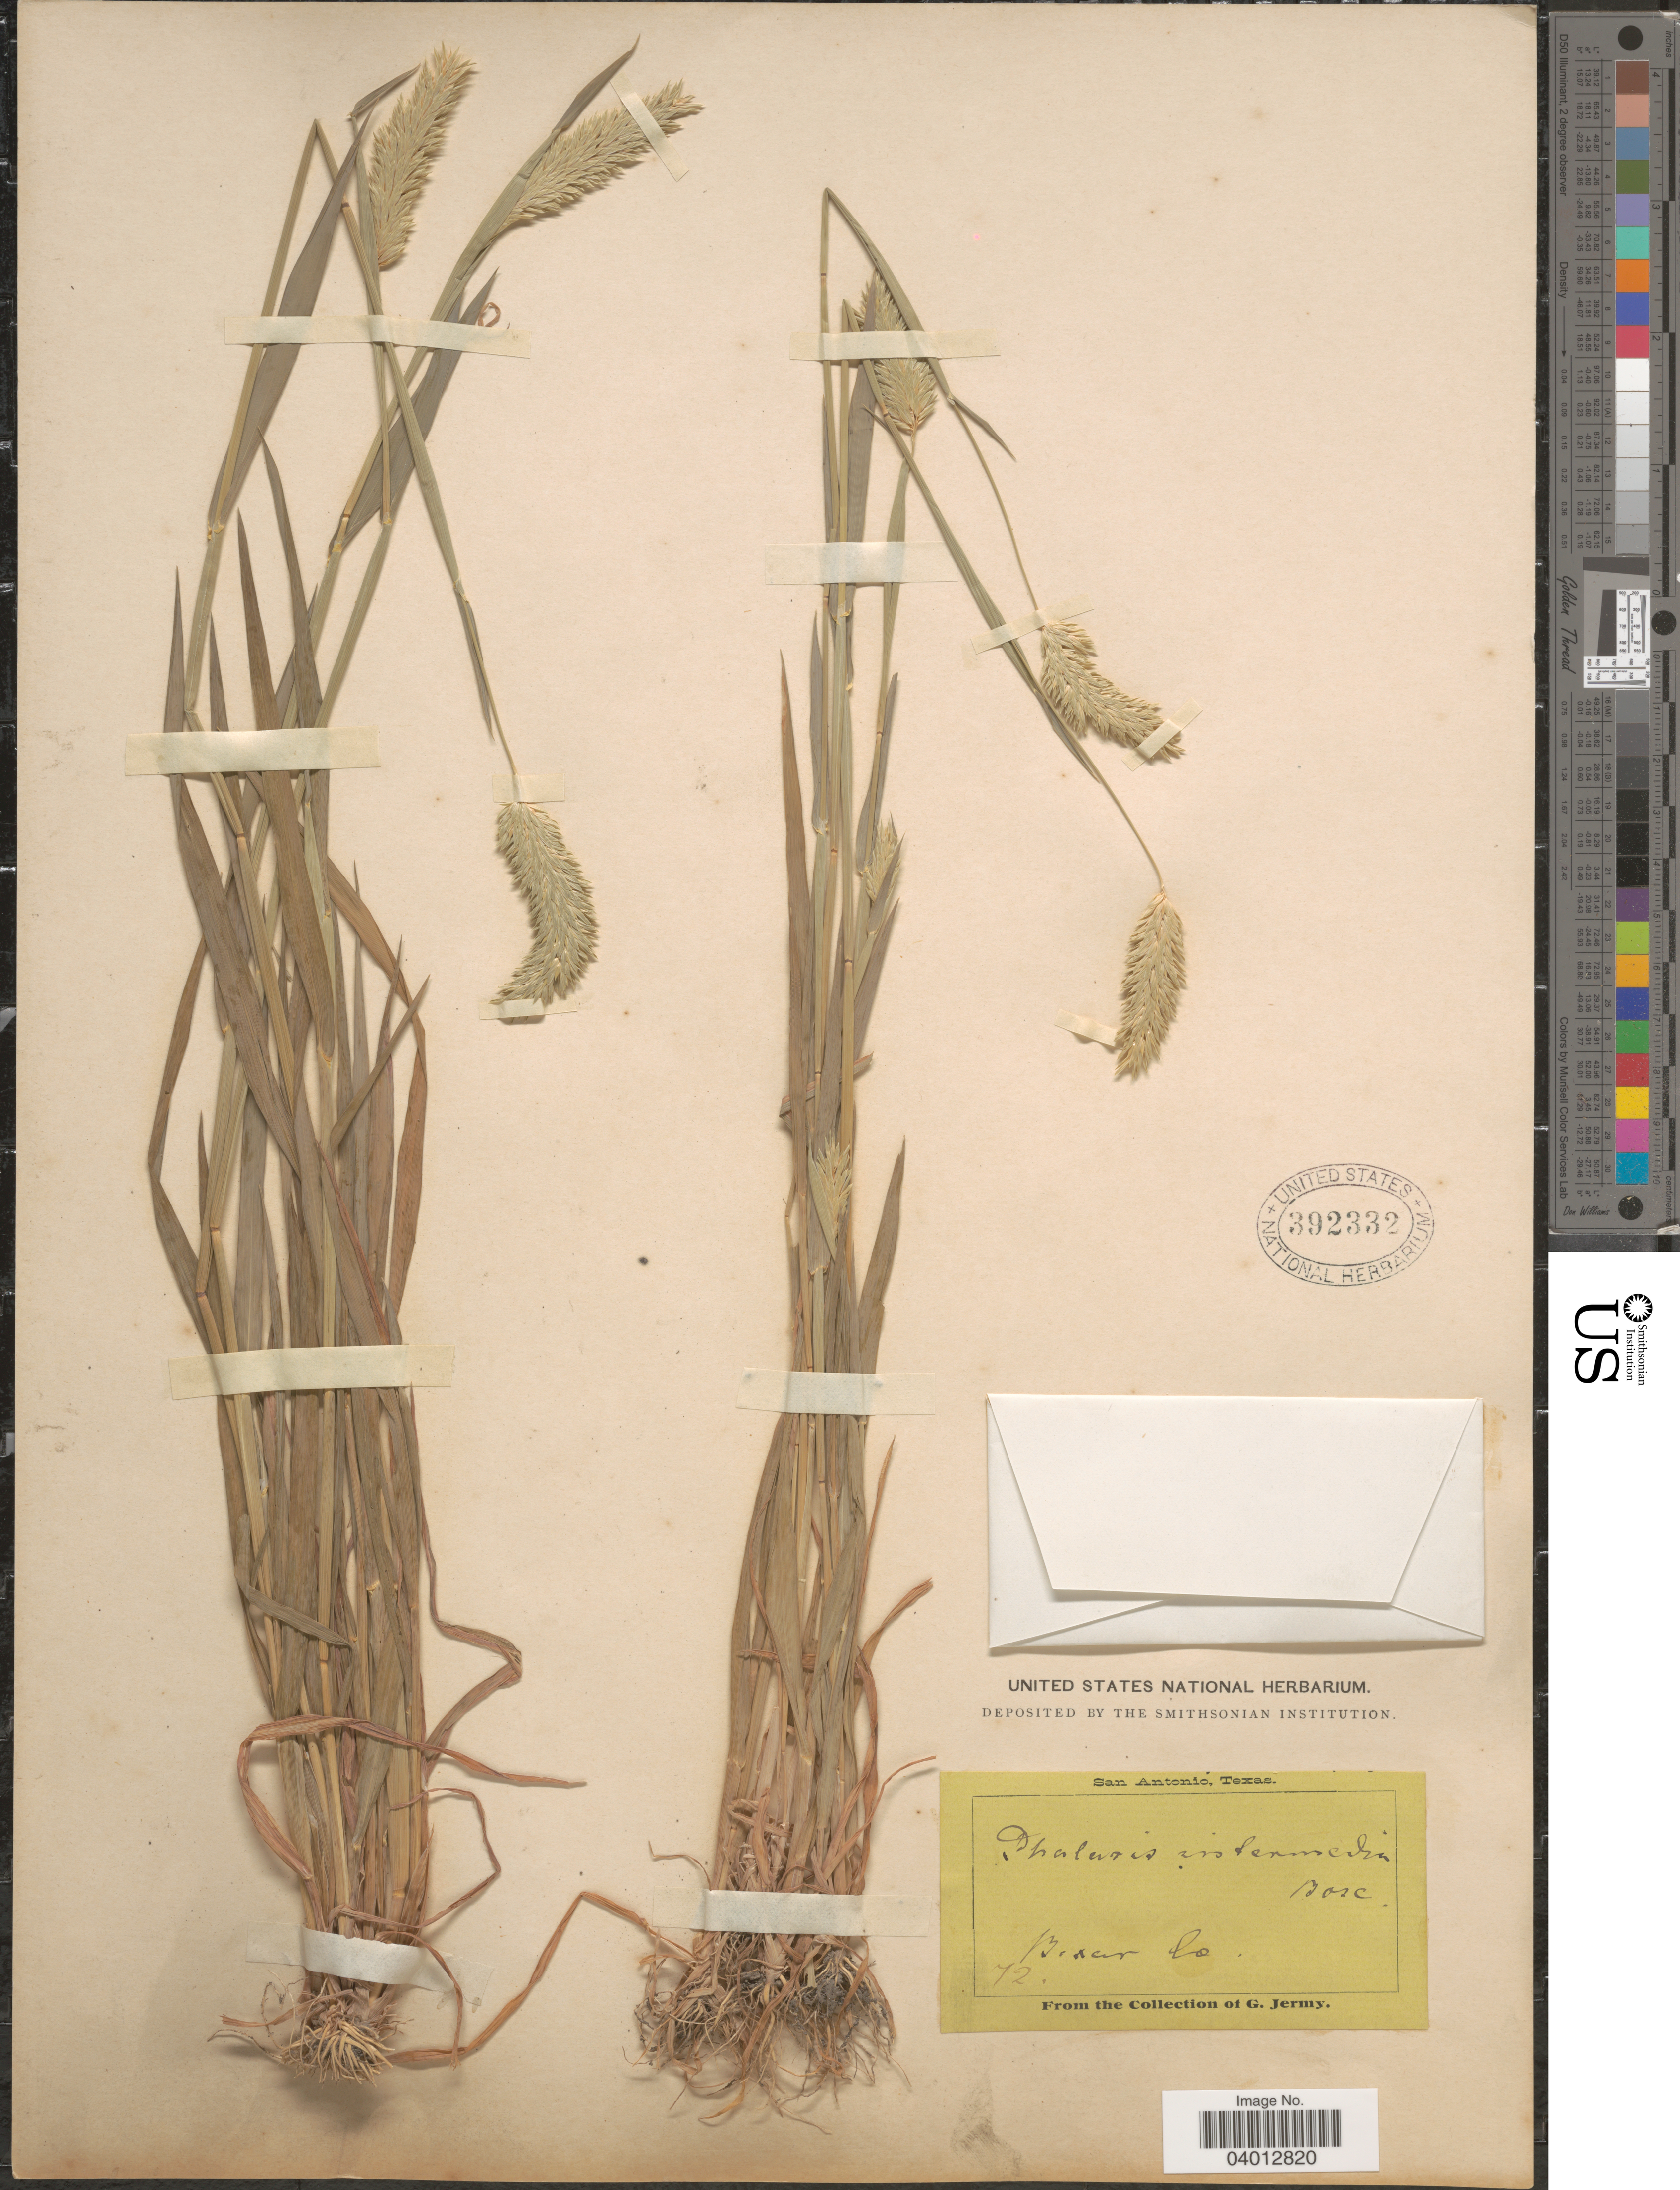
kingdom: Plantae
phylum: Tracheophyta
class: Liliopsida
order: Poales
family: Poaceae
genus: Phalaris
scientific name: Phalaris caroliniana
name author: Walter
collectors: G. Jermy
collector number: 72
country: United States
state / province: Texas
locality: Bexar Co.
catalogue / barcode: US 392332